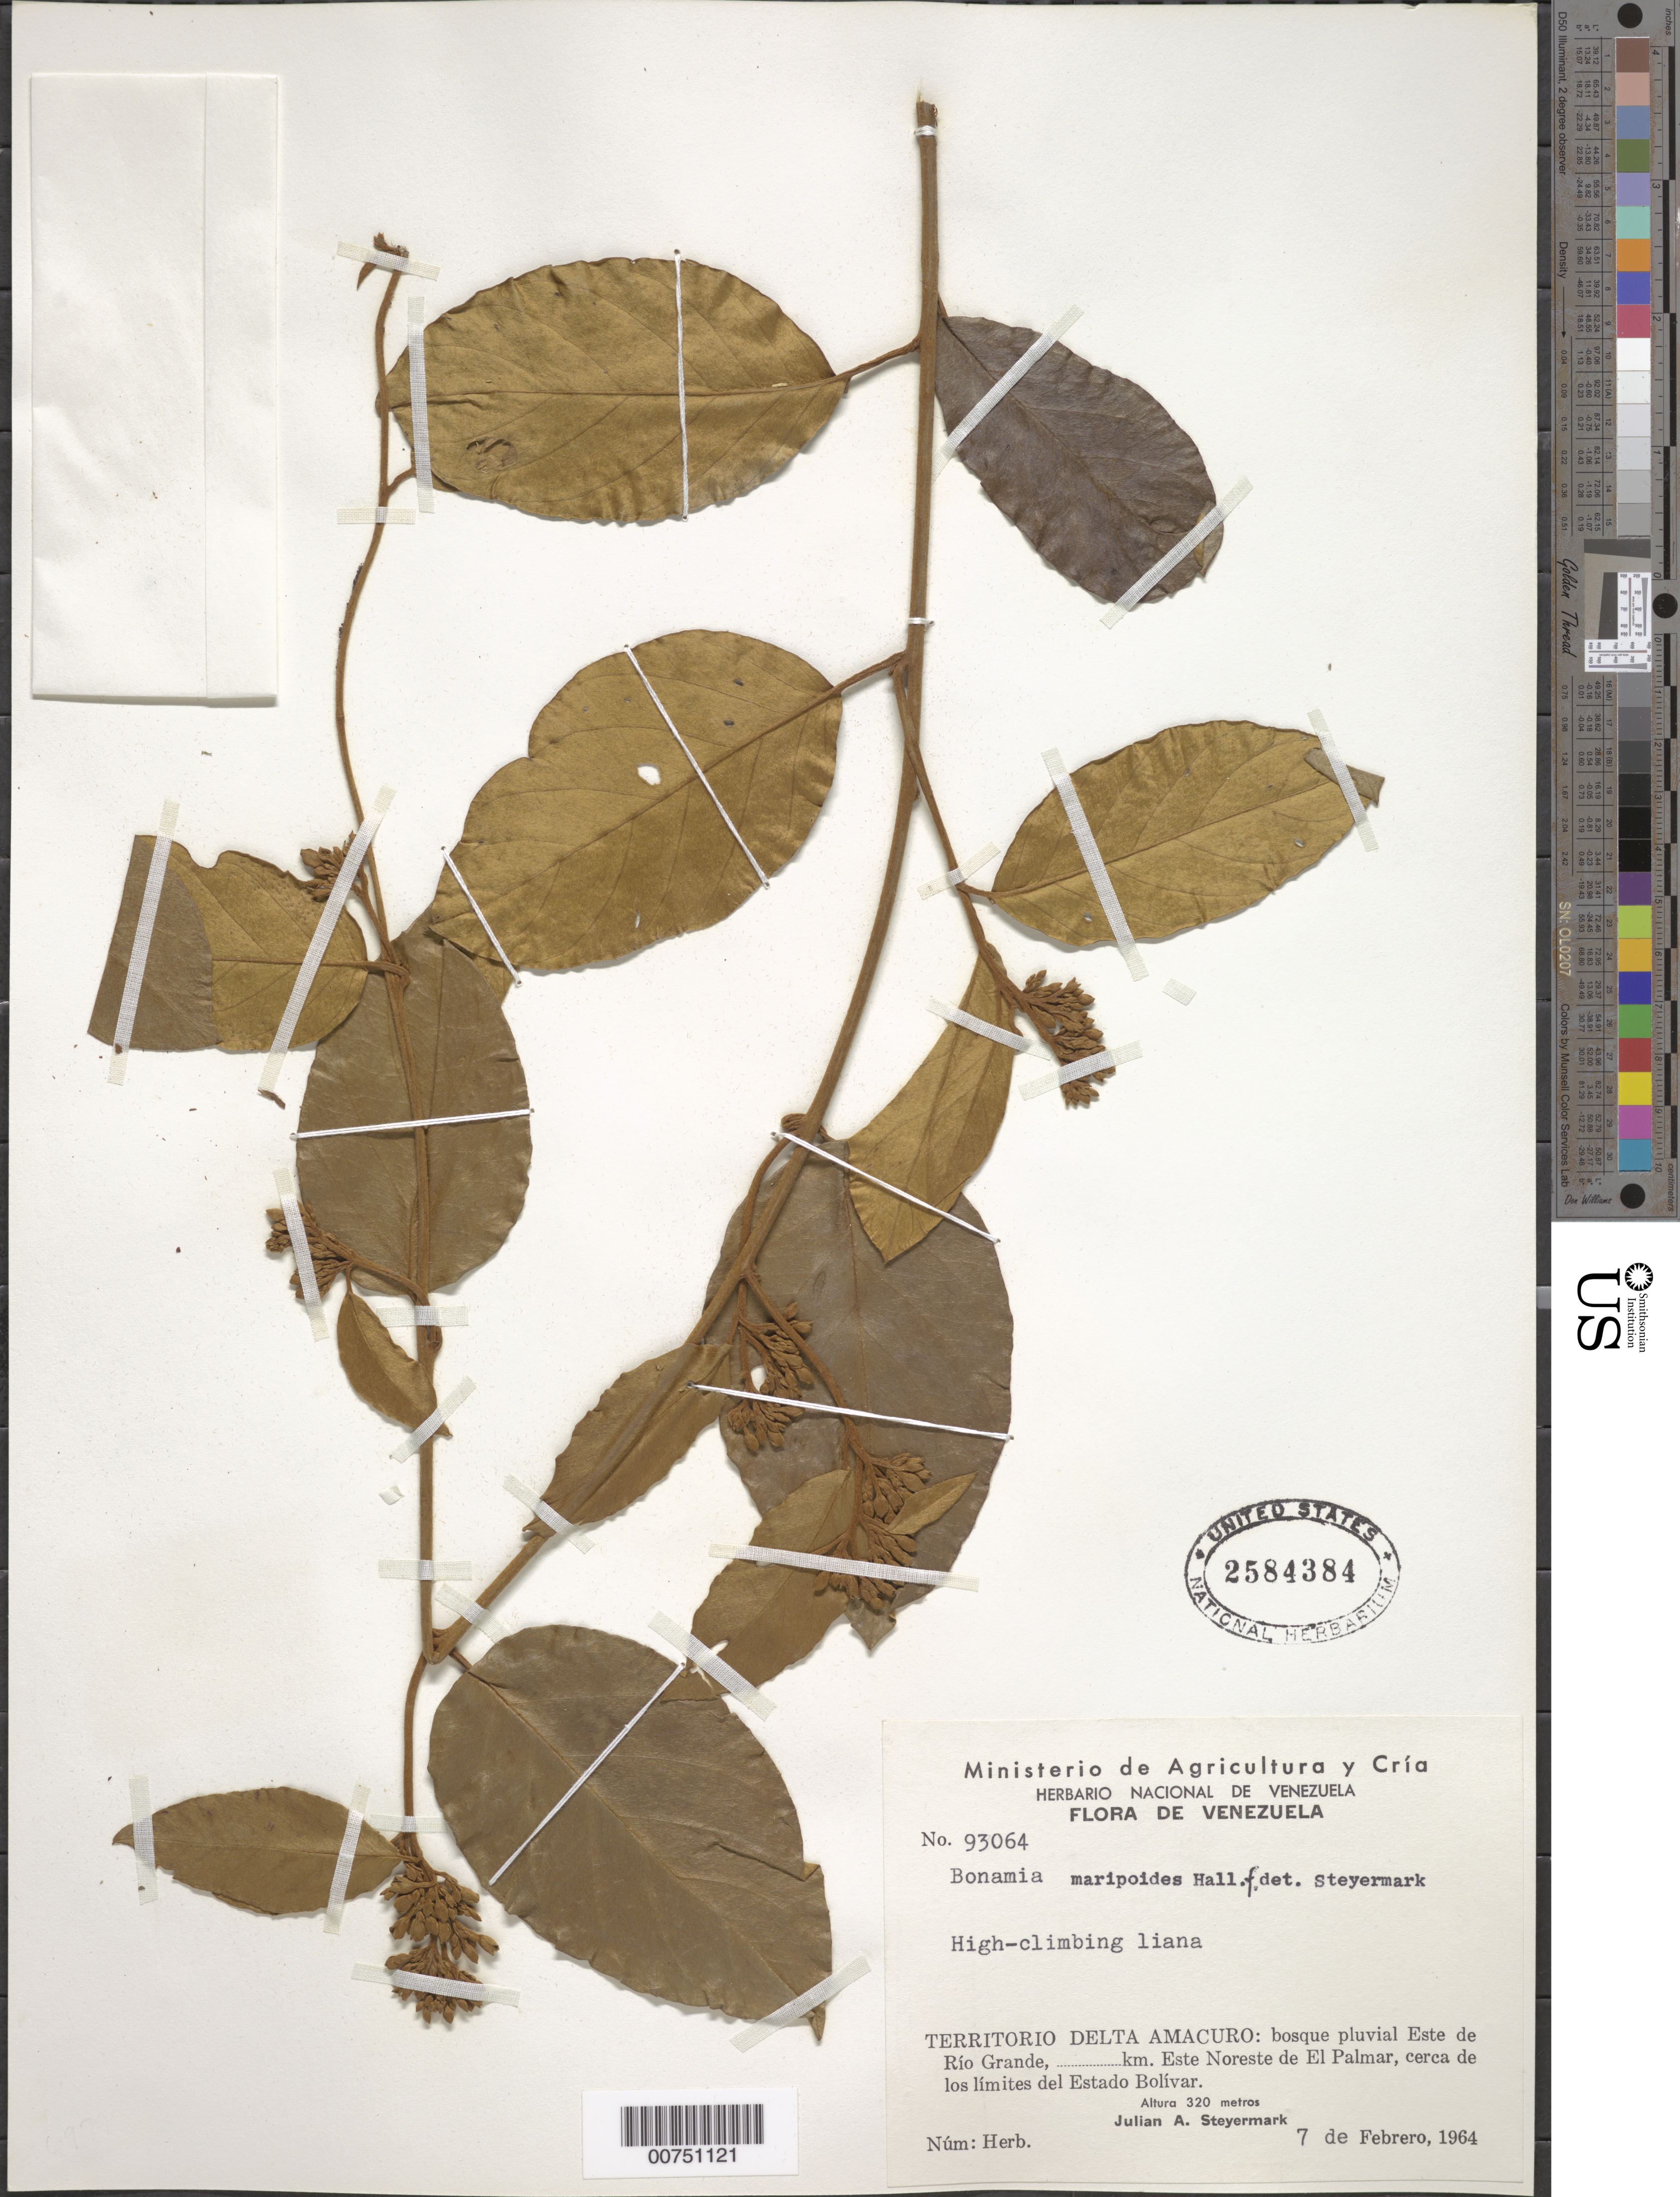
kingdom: Plantae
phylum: Tracheophyta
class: Magnoliopsida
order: Solanales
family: Convolvulaceae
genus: Bonamia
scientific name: Bonamia maripoides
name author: Hallier f.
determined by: Steyermark, Julian A., (VEN)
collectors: J. Steyermark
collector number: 93064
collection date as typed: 7-Feb-64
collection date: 1964-02-07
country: Venezuela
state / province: Delta Amacuro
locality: Este de Río Grande, 33 km ENE de El Palmar, cerca de los limites del Estado Bolívar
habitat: Rainforest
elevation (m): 320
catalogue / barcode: US 2584384